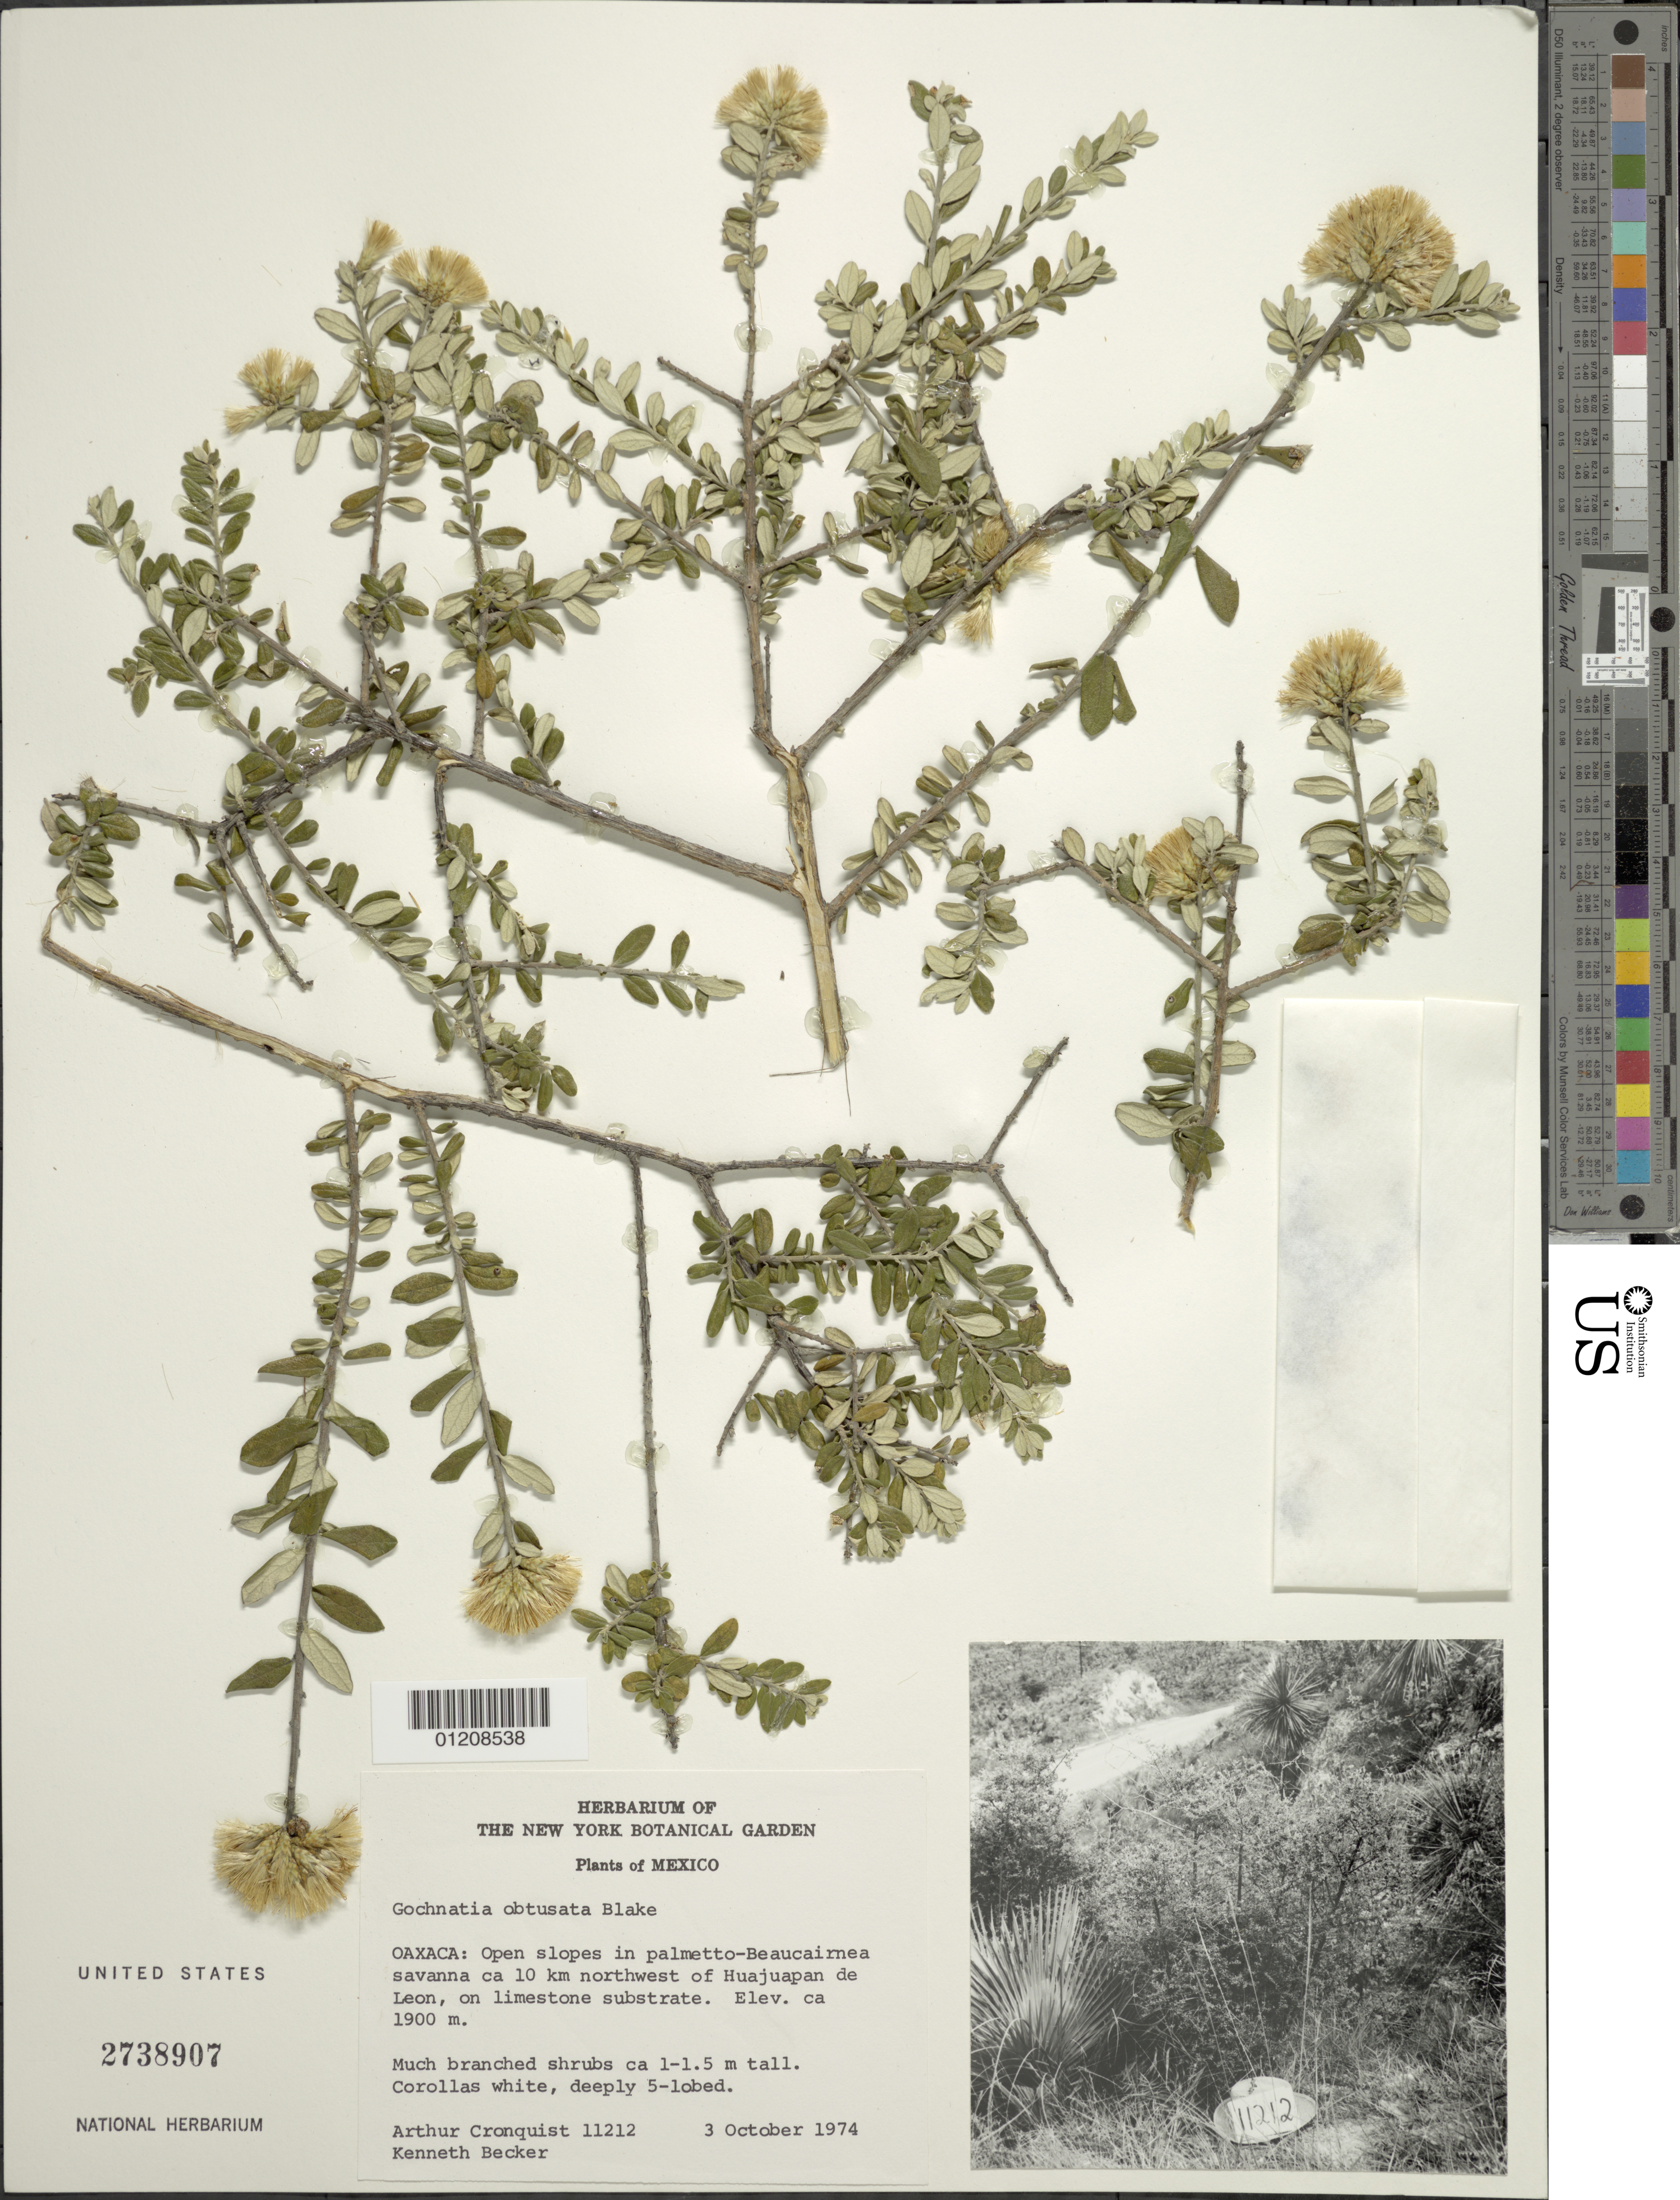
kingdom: Plantae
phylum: Tracheophyta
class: Magnoliopsida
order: Asterales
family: Asteraceae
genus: Gochnatia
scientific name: Gochnatia obtusata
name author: S.F. Blake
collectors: A. J. Cronquist & K. Becker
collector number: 11212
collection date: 1974-10-03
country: Mexico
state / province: Oaxaca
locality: ca 10km northwest of Huajuapan de Leon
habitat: Open slopes in palmetto-Beaucairnea savanna on limestone substrate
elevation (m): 1900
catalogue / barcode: US 2738907